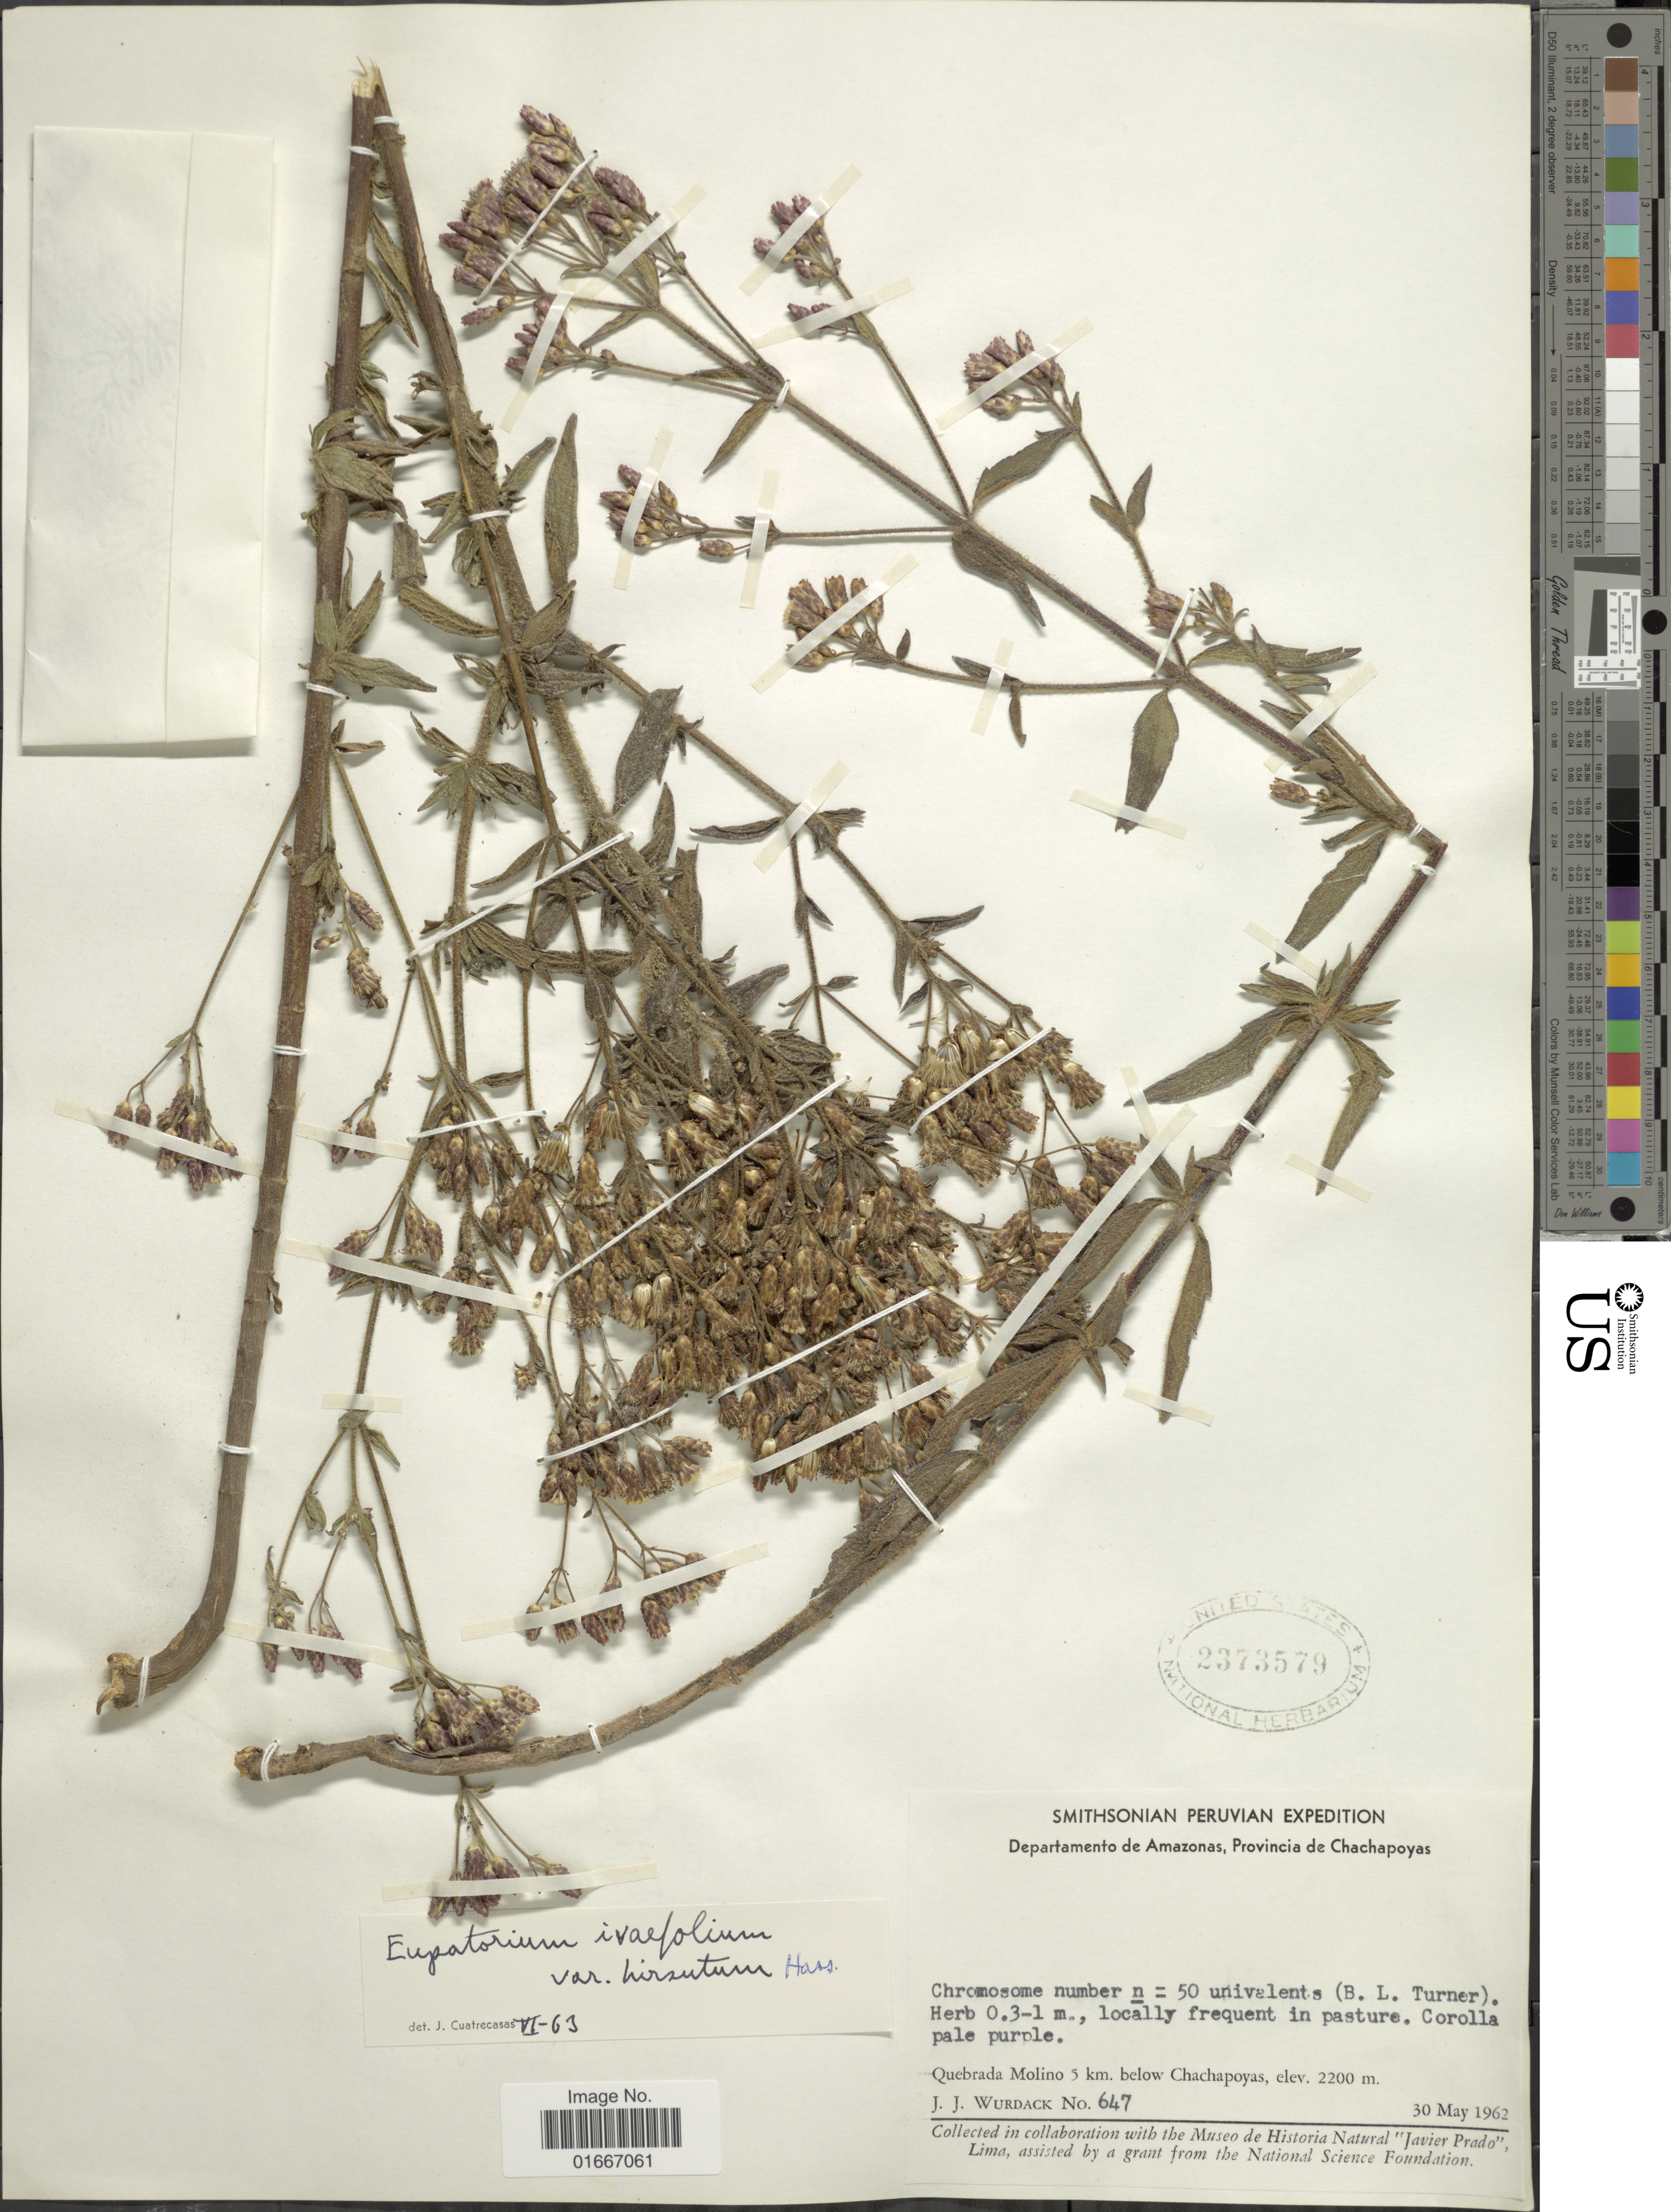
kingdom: Plantae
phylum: Tracheophyta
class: Magnoliopsida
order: Asterales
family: Asteraceae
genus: Chromolaena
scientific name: Chromolaena ivaefolia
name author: (L.) R.M. King & H. Rob.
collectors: J. J. Wurdack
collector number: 647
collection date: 1962-05-30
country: Peru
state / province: Amazonas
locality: Peru. Departamento de Amazonas, Provincia de Chachapoyas. Quebrada Molino 5 km. below Chachapoyas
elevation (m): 2200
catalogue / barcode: US 2373579